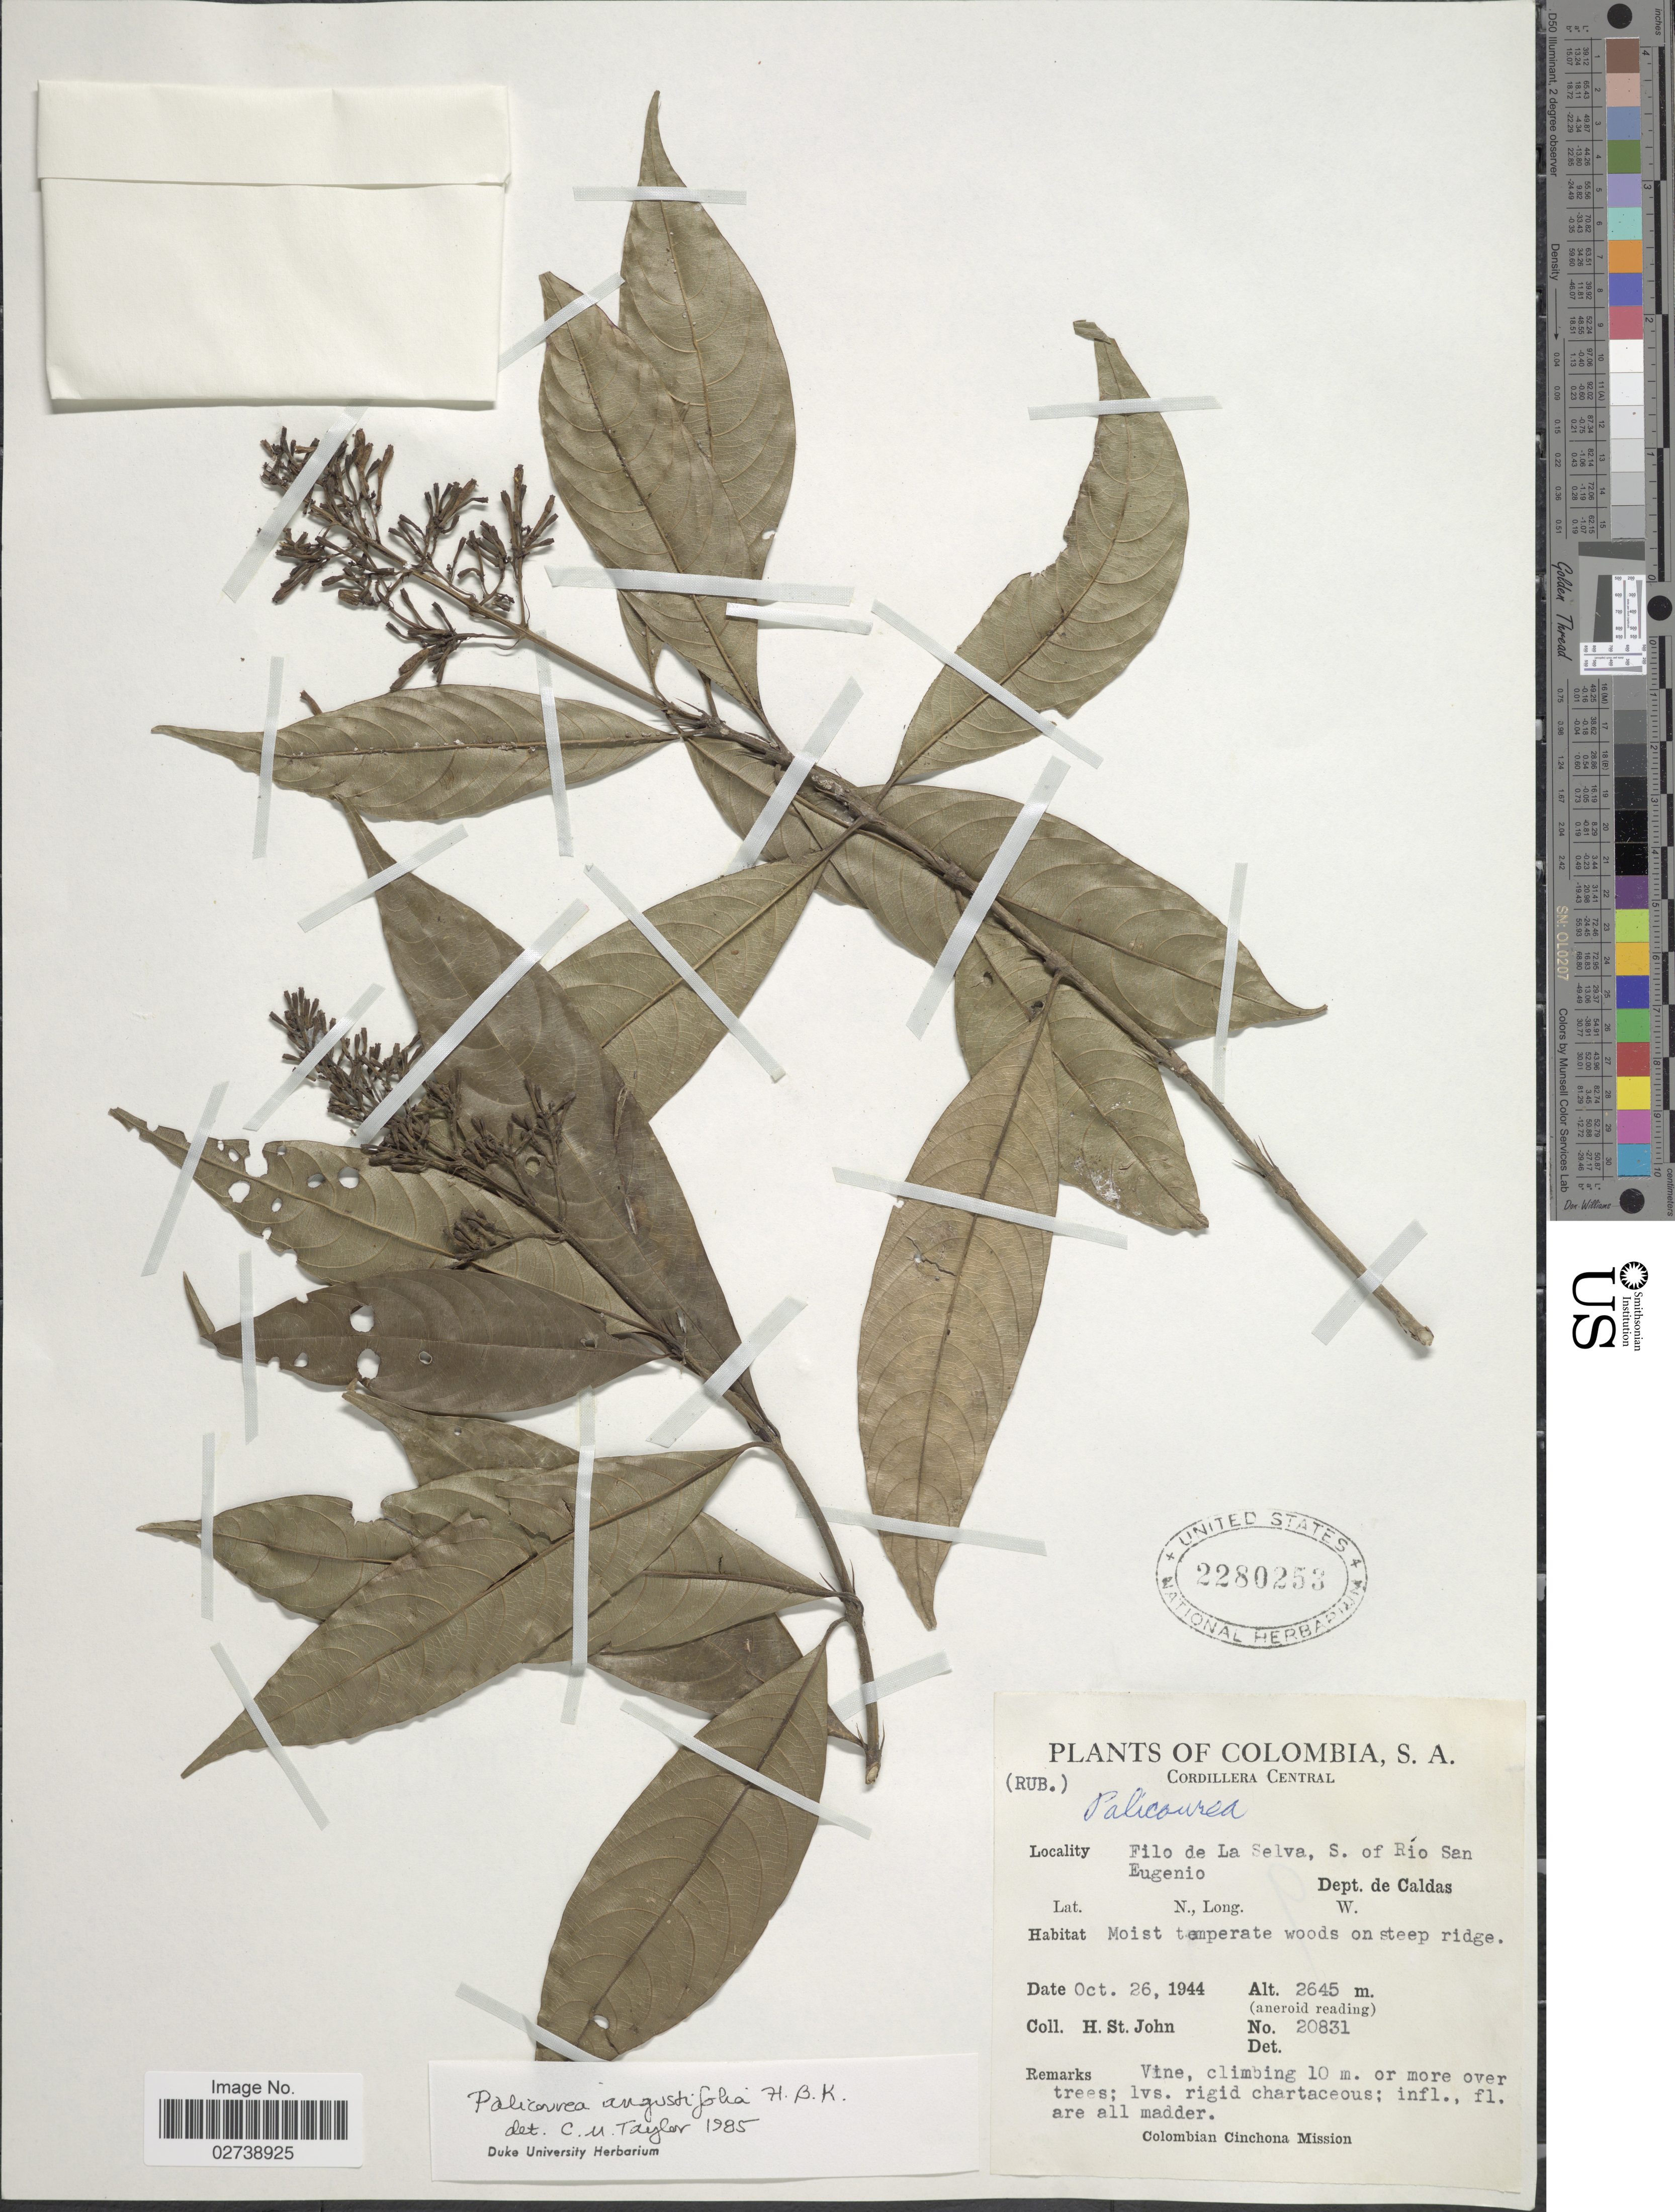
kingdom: Plantae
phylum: Tracheophyta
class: Magnoliopsida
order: Gentianales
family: Rubiaceae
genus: Palicourea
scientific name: Palicourea angustifolia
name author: Kunth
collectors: H. St John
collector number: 20831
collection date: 1944-10-26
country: Colombia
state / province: Caldas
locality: Filo de La Selva, S. of Rio San Eugenio. Dept de Caldas.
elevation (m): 2645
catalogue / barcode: US 2280253